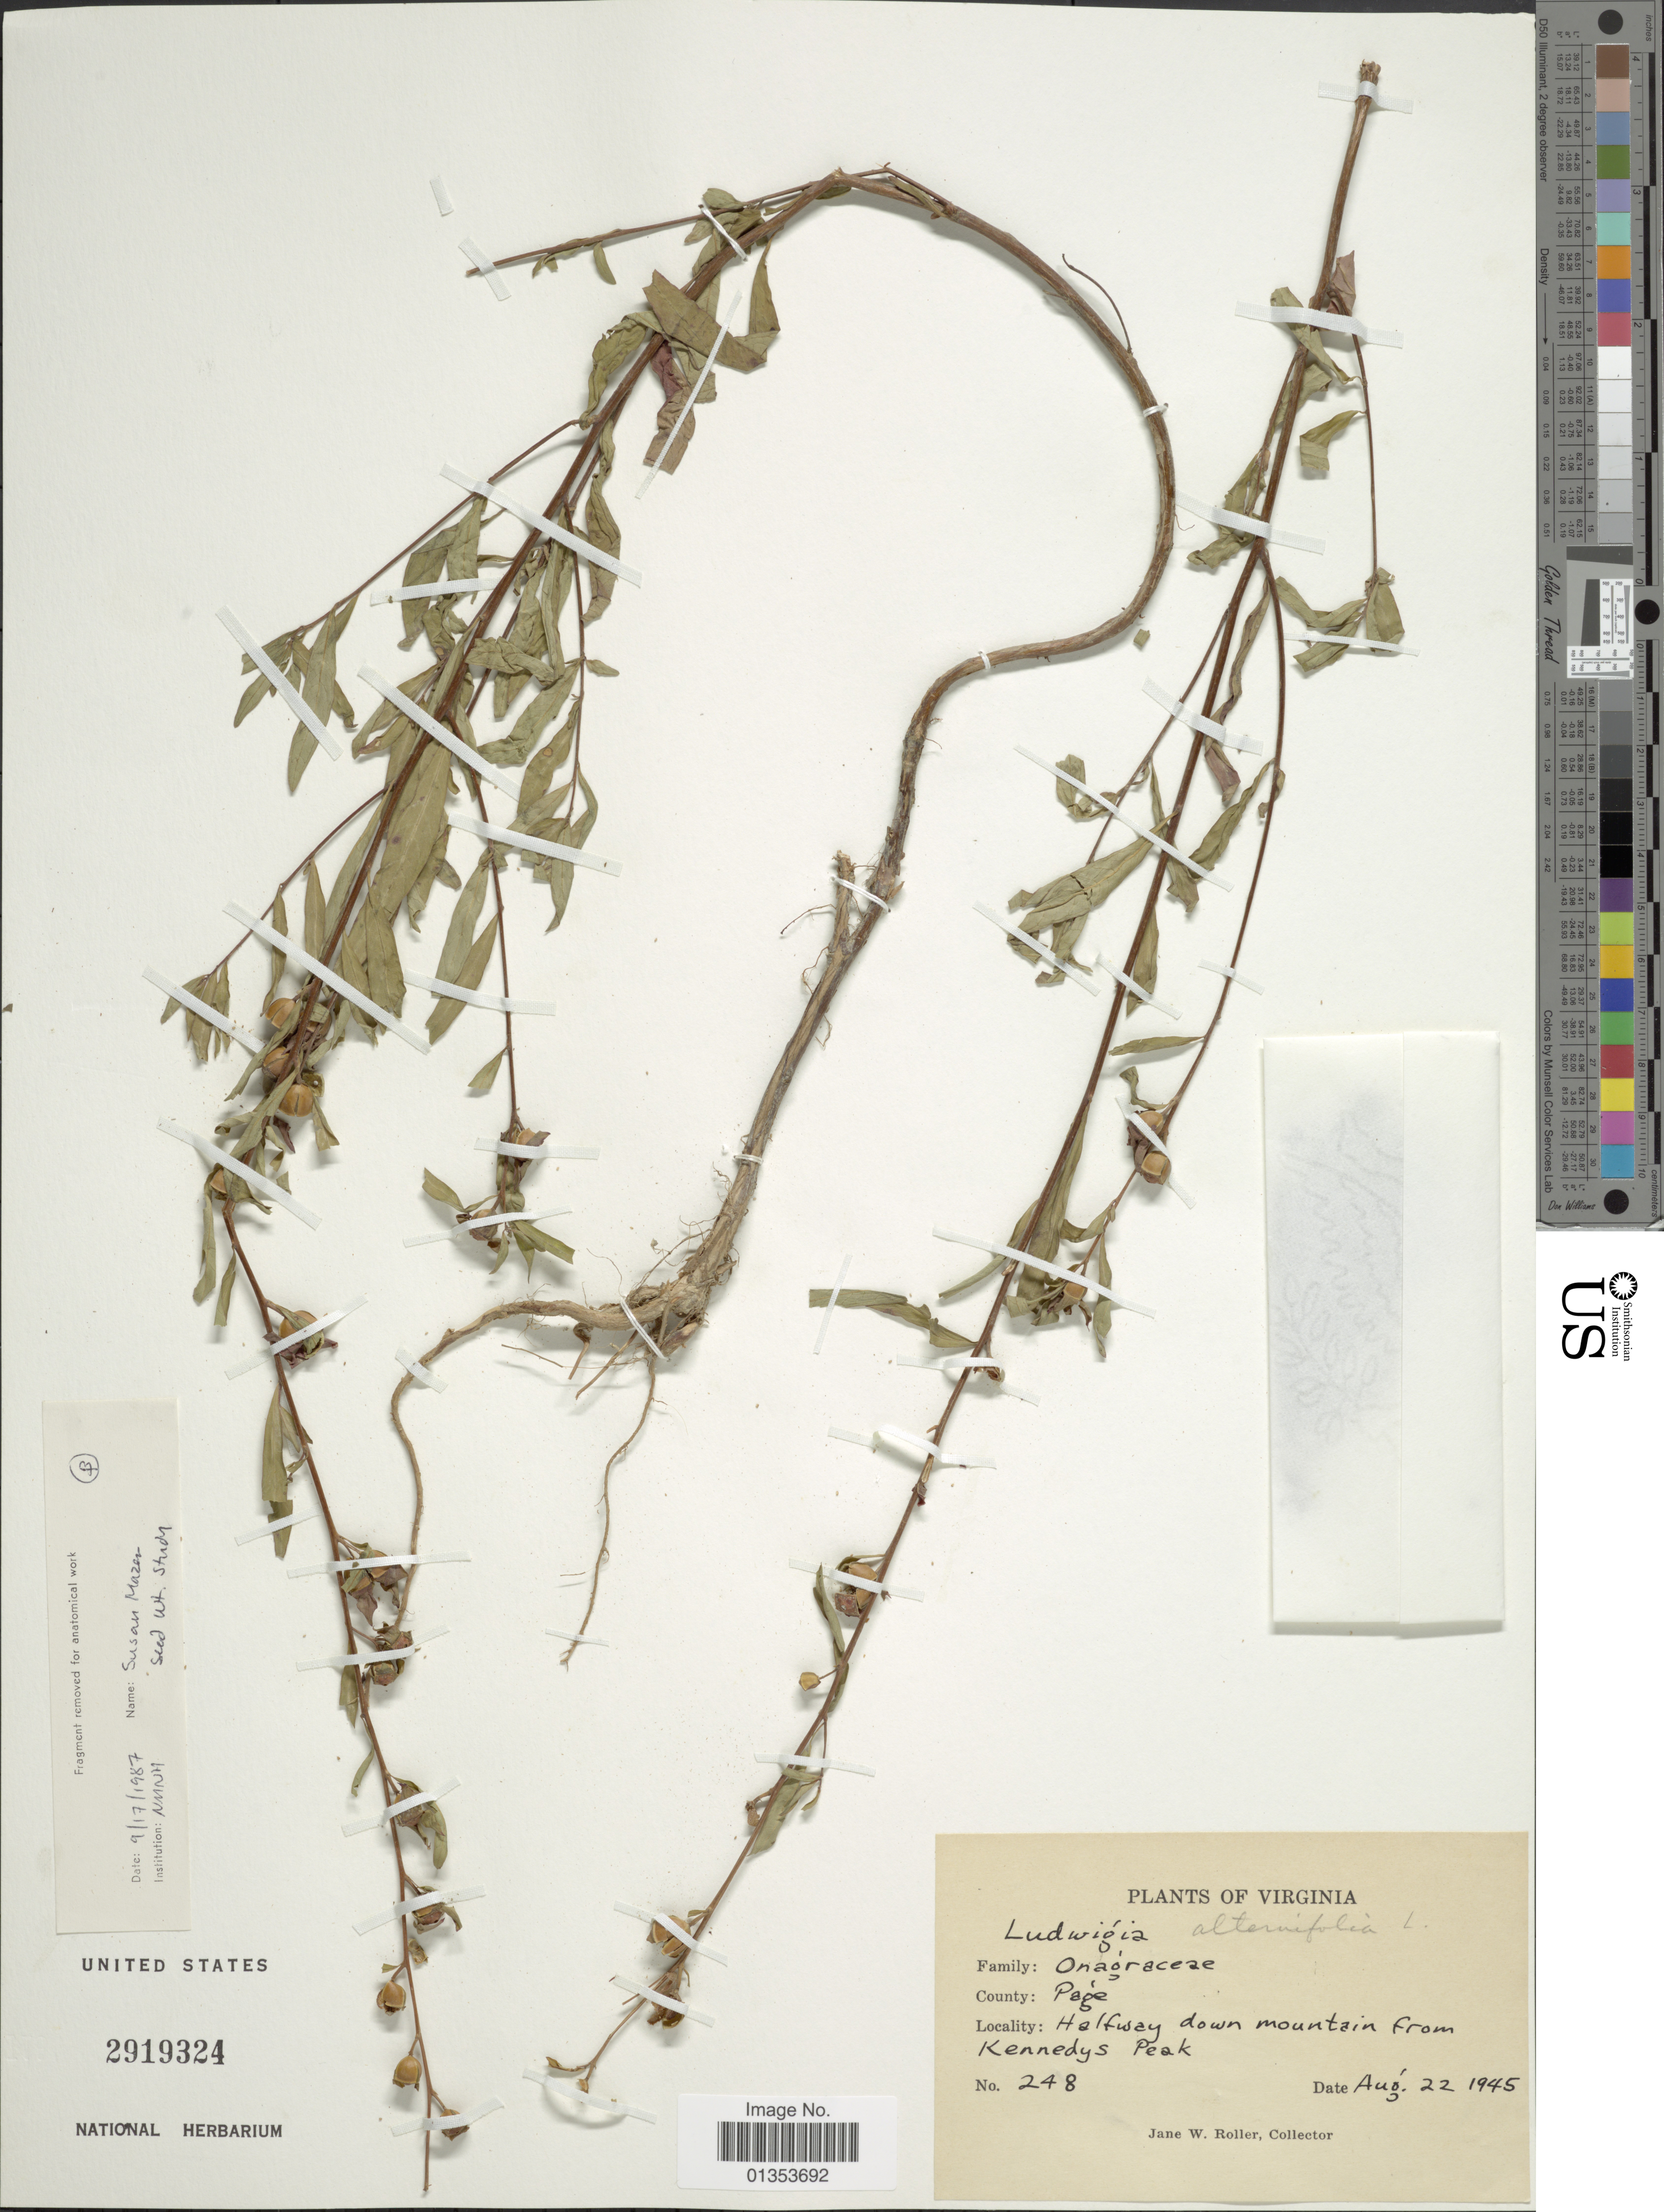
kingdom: Plantae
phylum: Tracheophyta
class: Magnoliopsida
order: Myrtales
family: Onagraceae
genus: Ludwigia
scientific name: Ludwigia alternifolia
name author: L.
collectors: J. W. Roller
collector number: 248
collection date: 1945-08-22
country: United States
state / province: Virginia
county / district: Page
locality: Pagé, Halfway down mountain from Kennedys Peak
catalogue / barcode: US 2919324